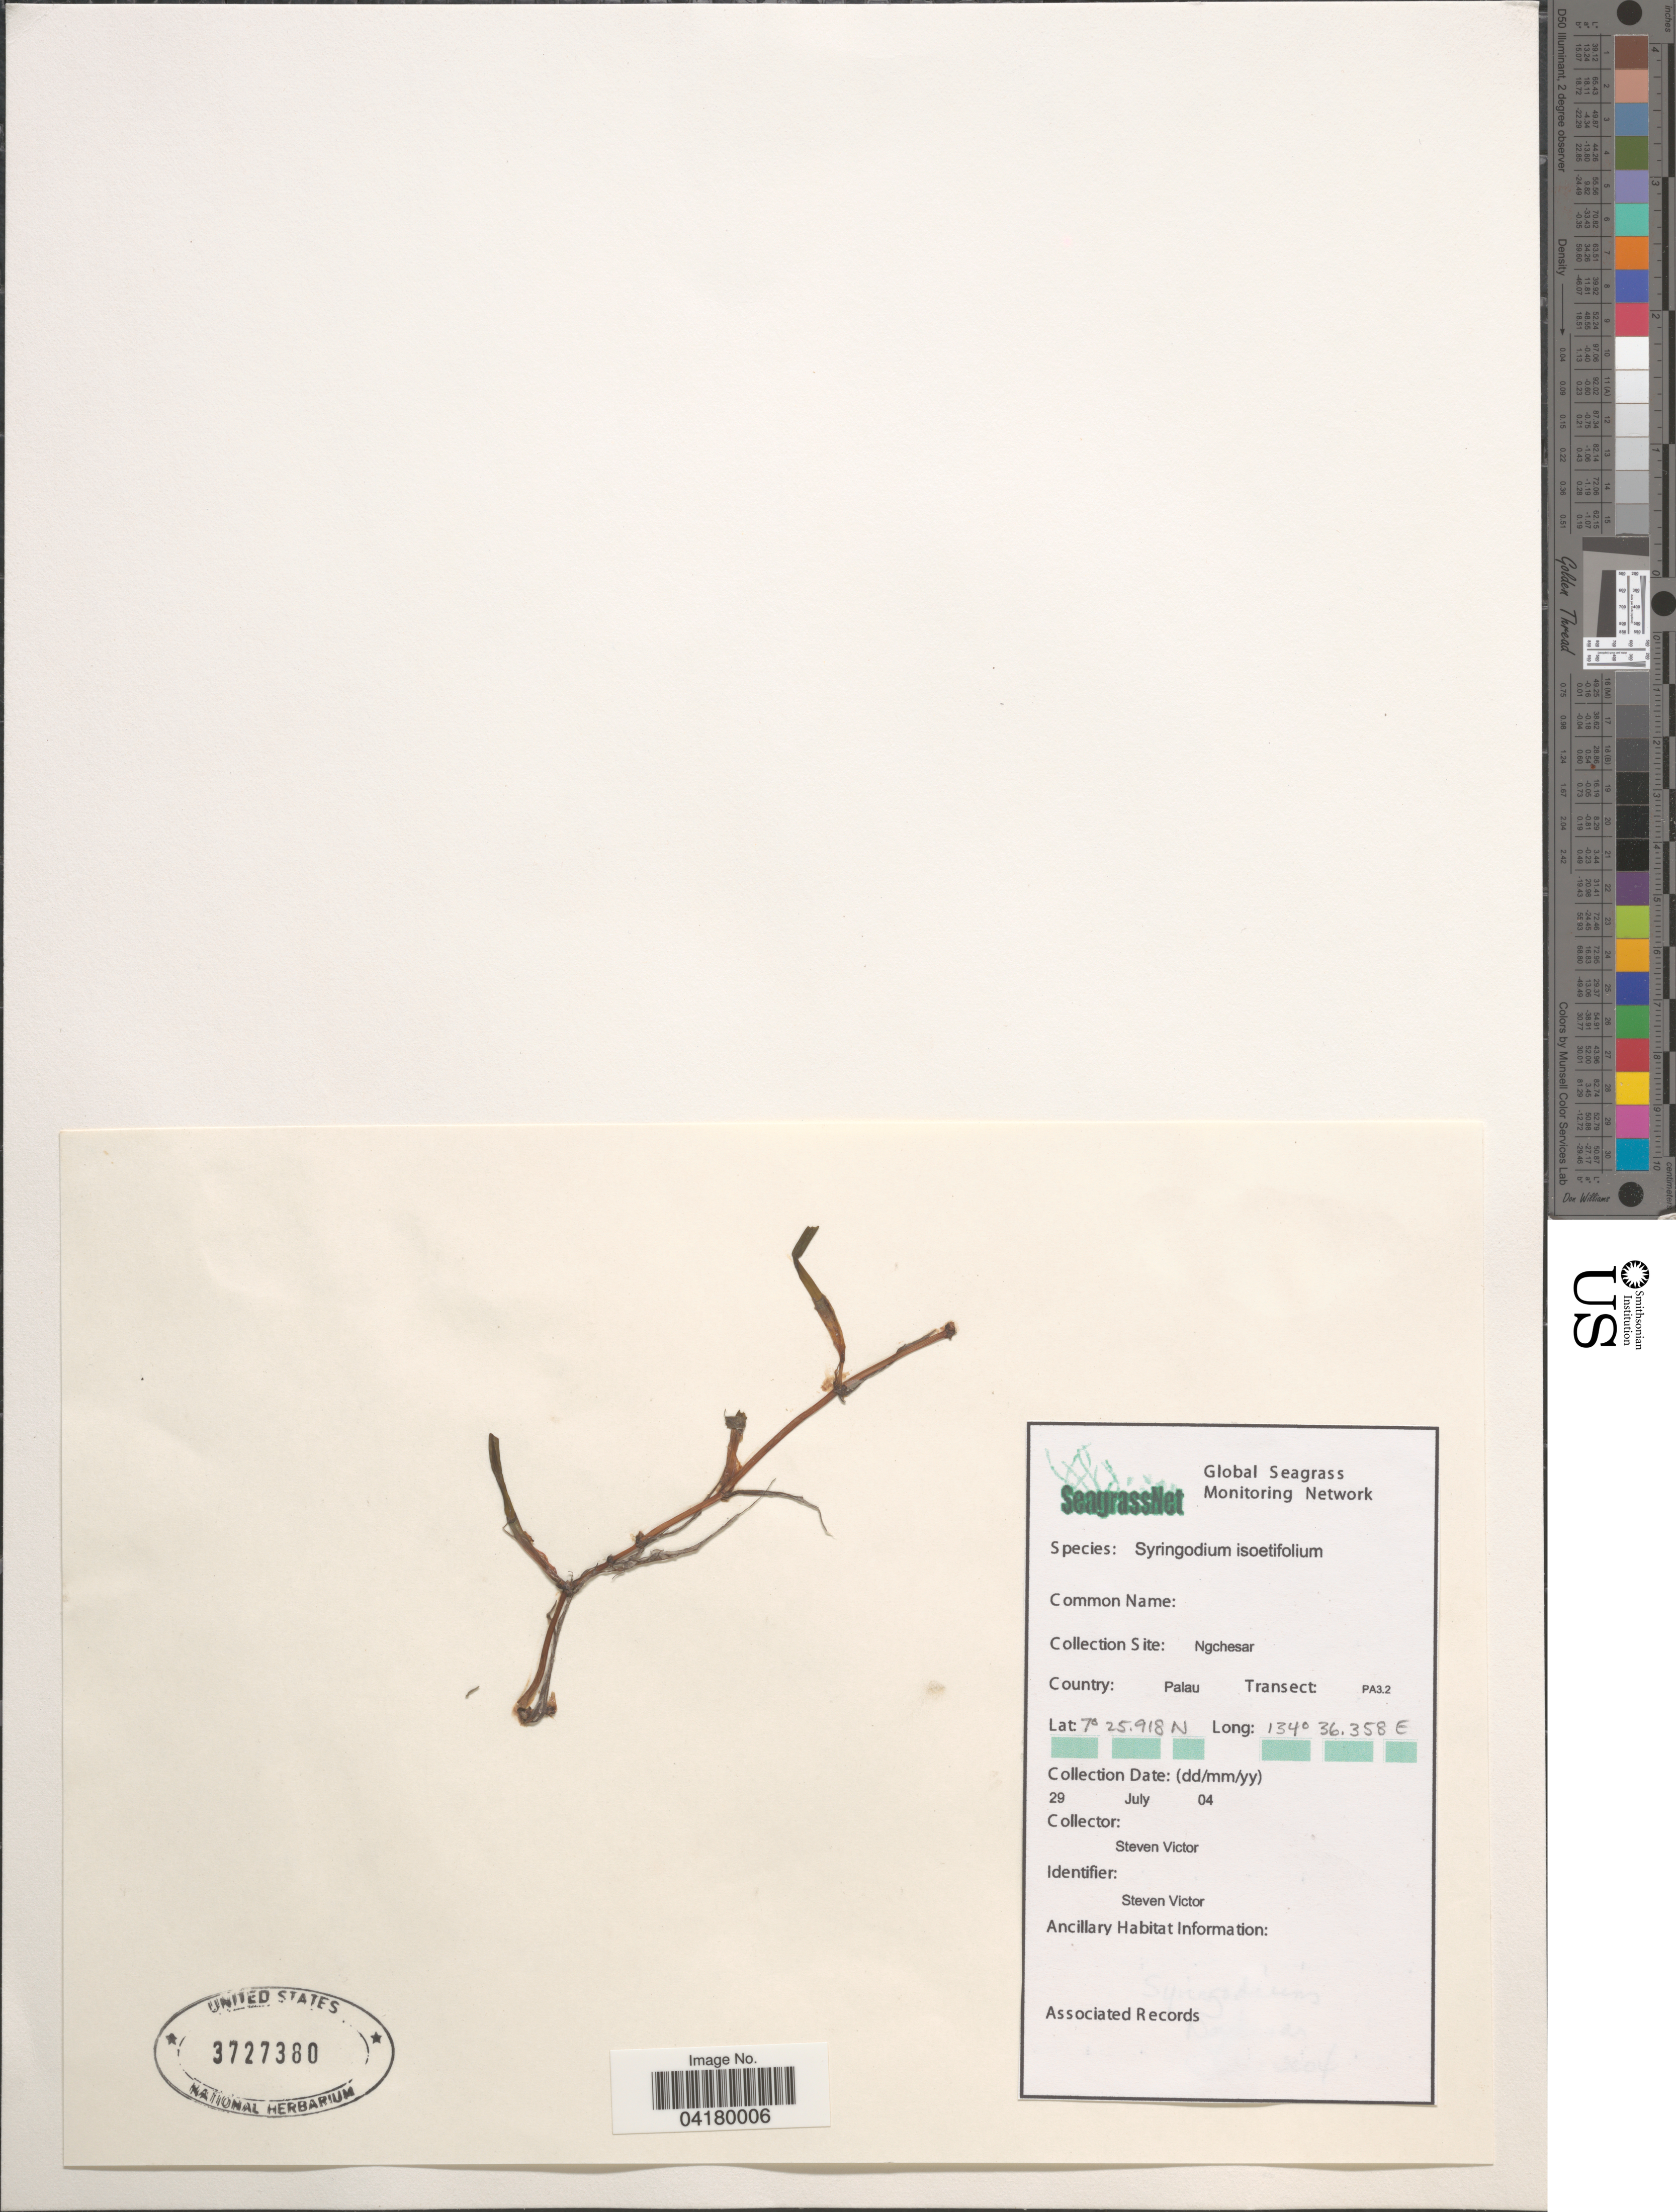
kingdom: Plantae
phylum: Tracheophyta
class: Liliopsida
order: Alismatales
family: Cymodoceaceae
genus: Syringodium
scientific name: Syringodium isoetifolium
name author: (Asch.) Dandy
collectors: S. Victor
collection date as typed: Transcribed d/m/y: 29/7/4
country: Palau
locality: Collection Site: Ngchesar. Country: Palau. Transect: PA3.2.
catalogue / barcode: US 3727380